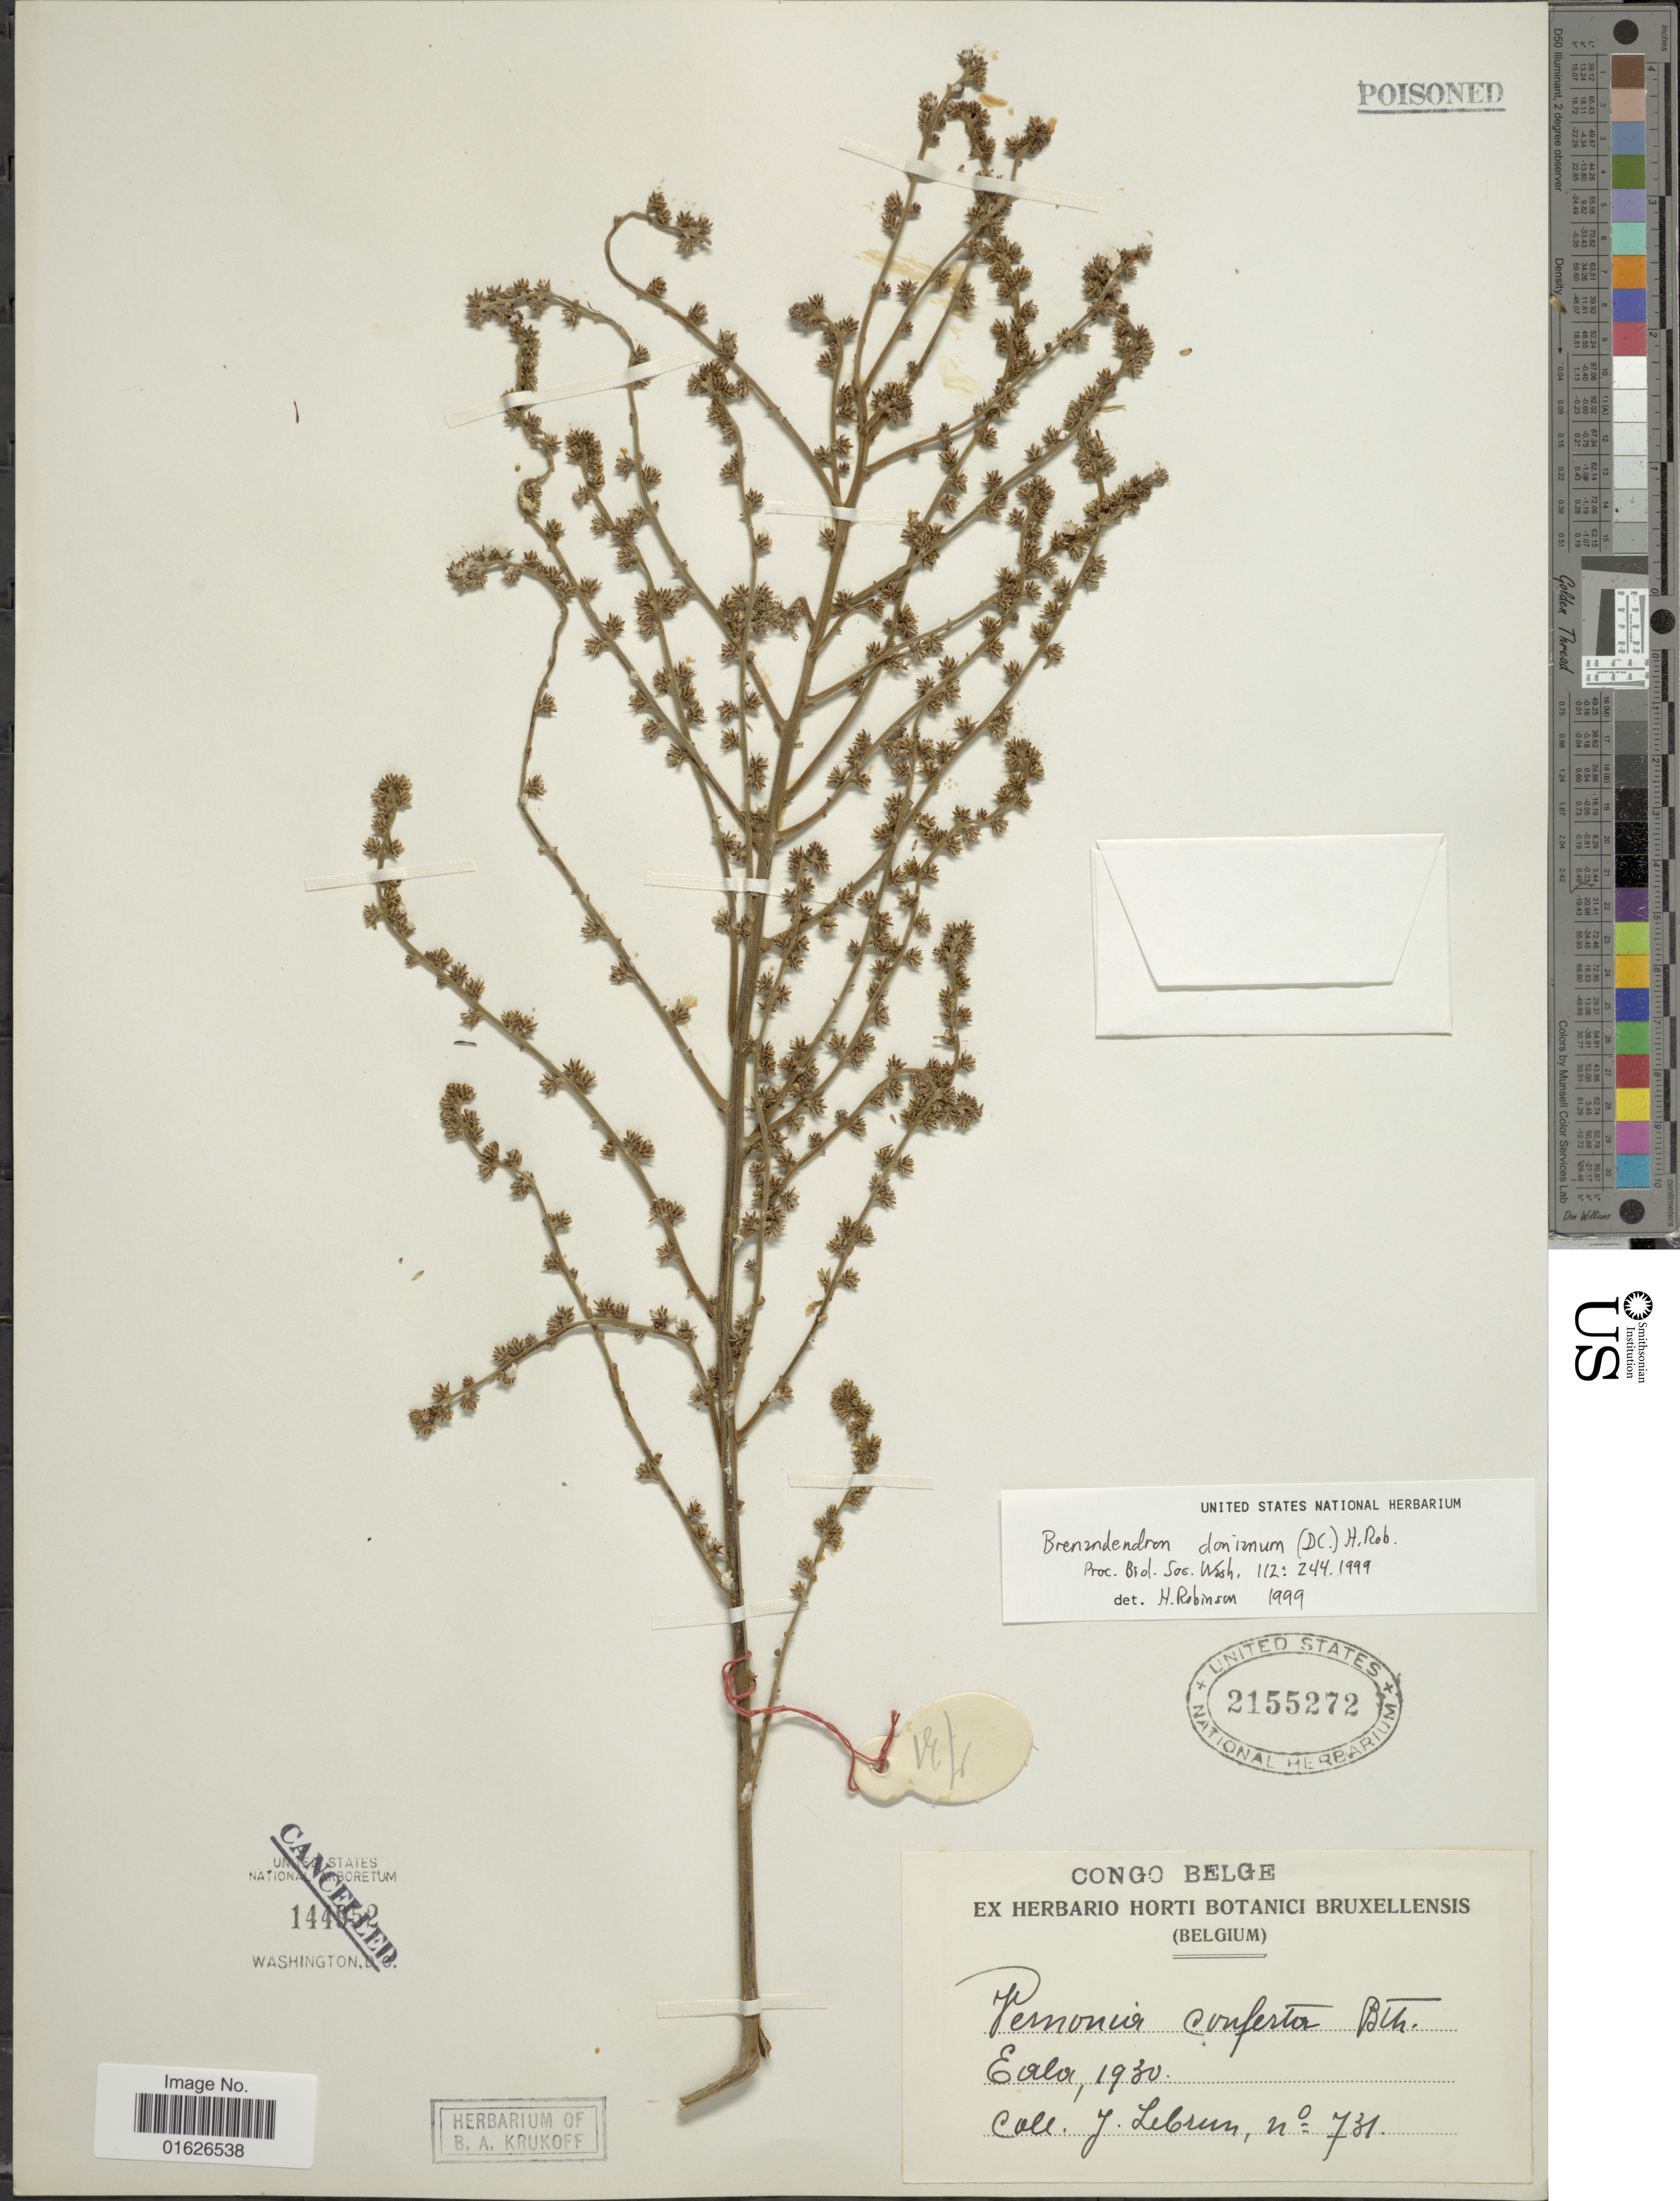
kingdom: Plantae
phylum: Tracheophyta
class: Magnoliopsida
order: Asterales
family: Asteraceae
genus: Brenandendron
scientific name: Brenandendron donianum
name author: (DC.) H. Rob.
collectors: J. A. Lebrun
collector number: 731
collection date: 1930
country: Congo, Democratic Republic of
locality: Congo Belge, Eala.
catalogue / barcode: US 2155272